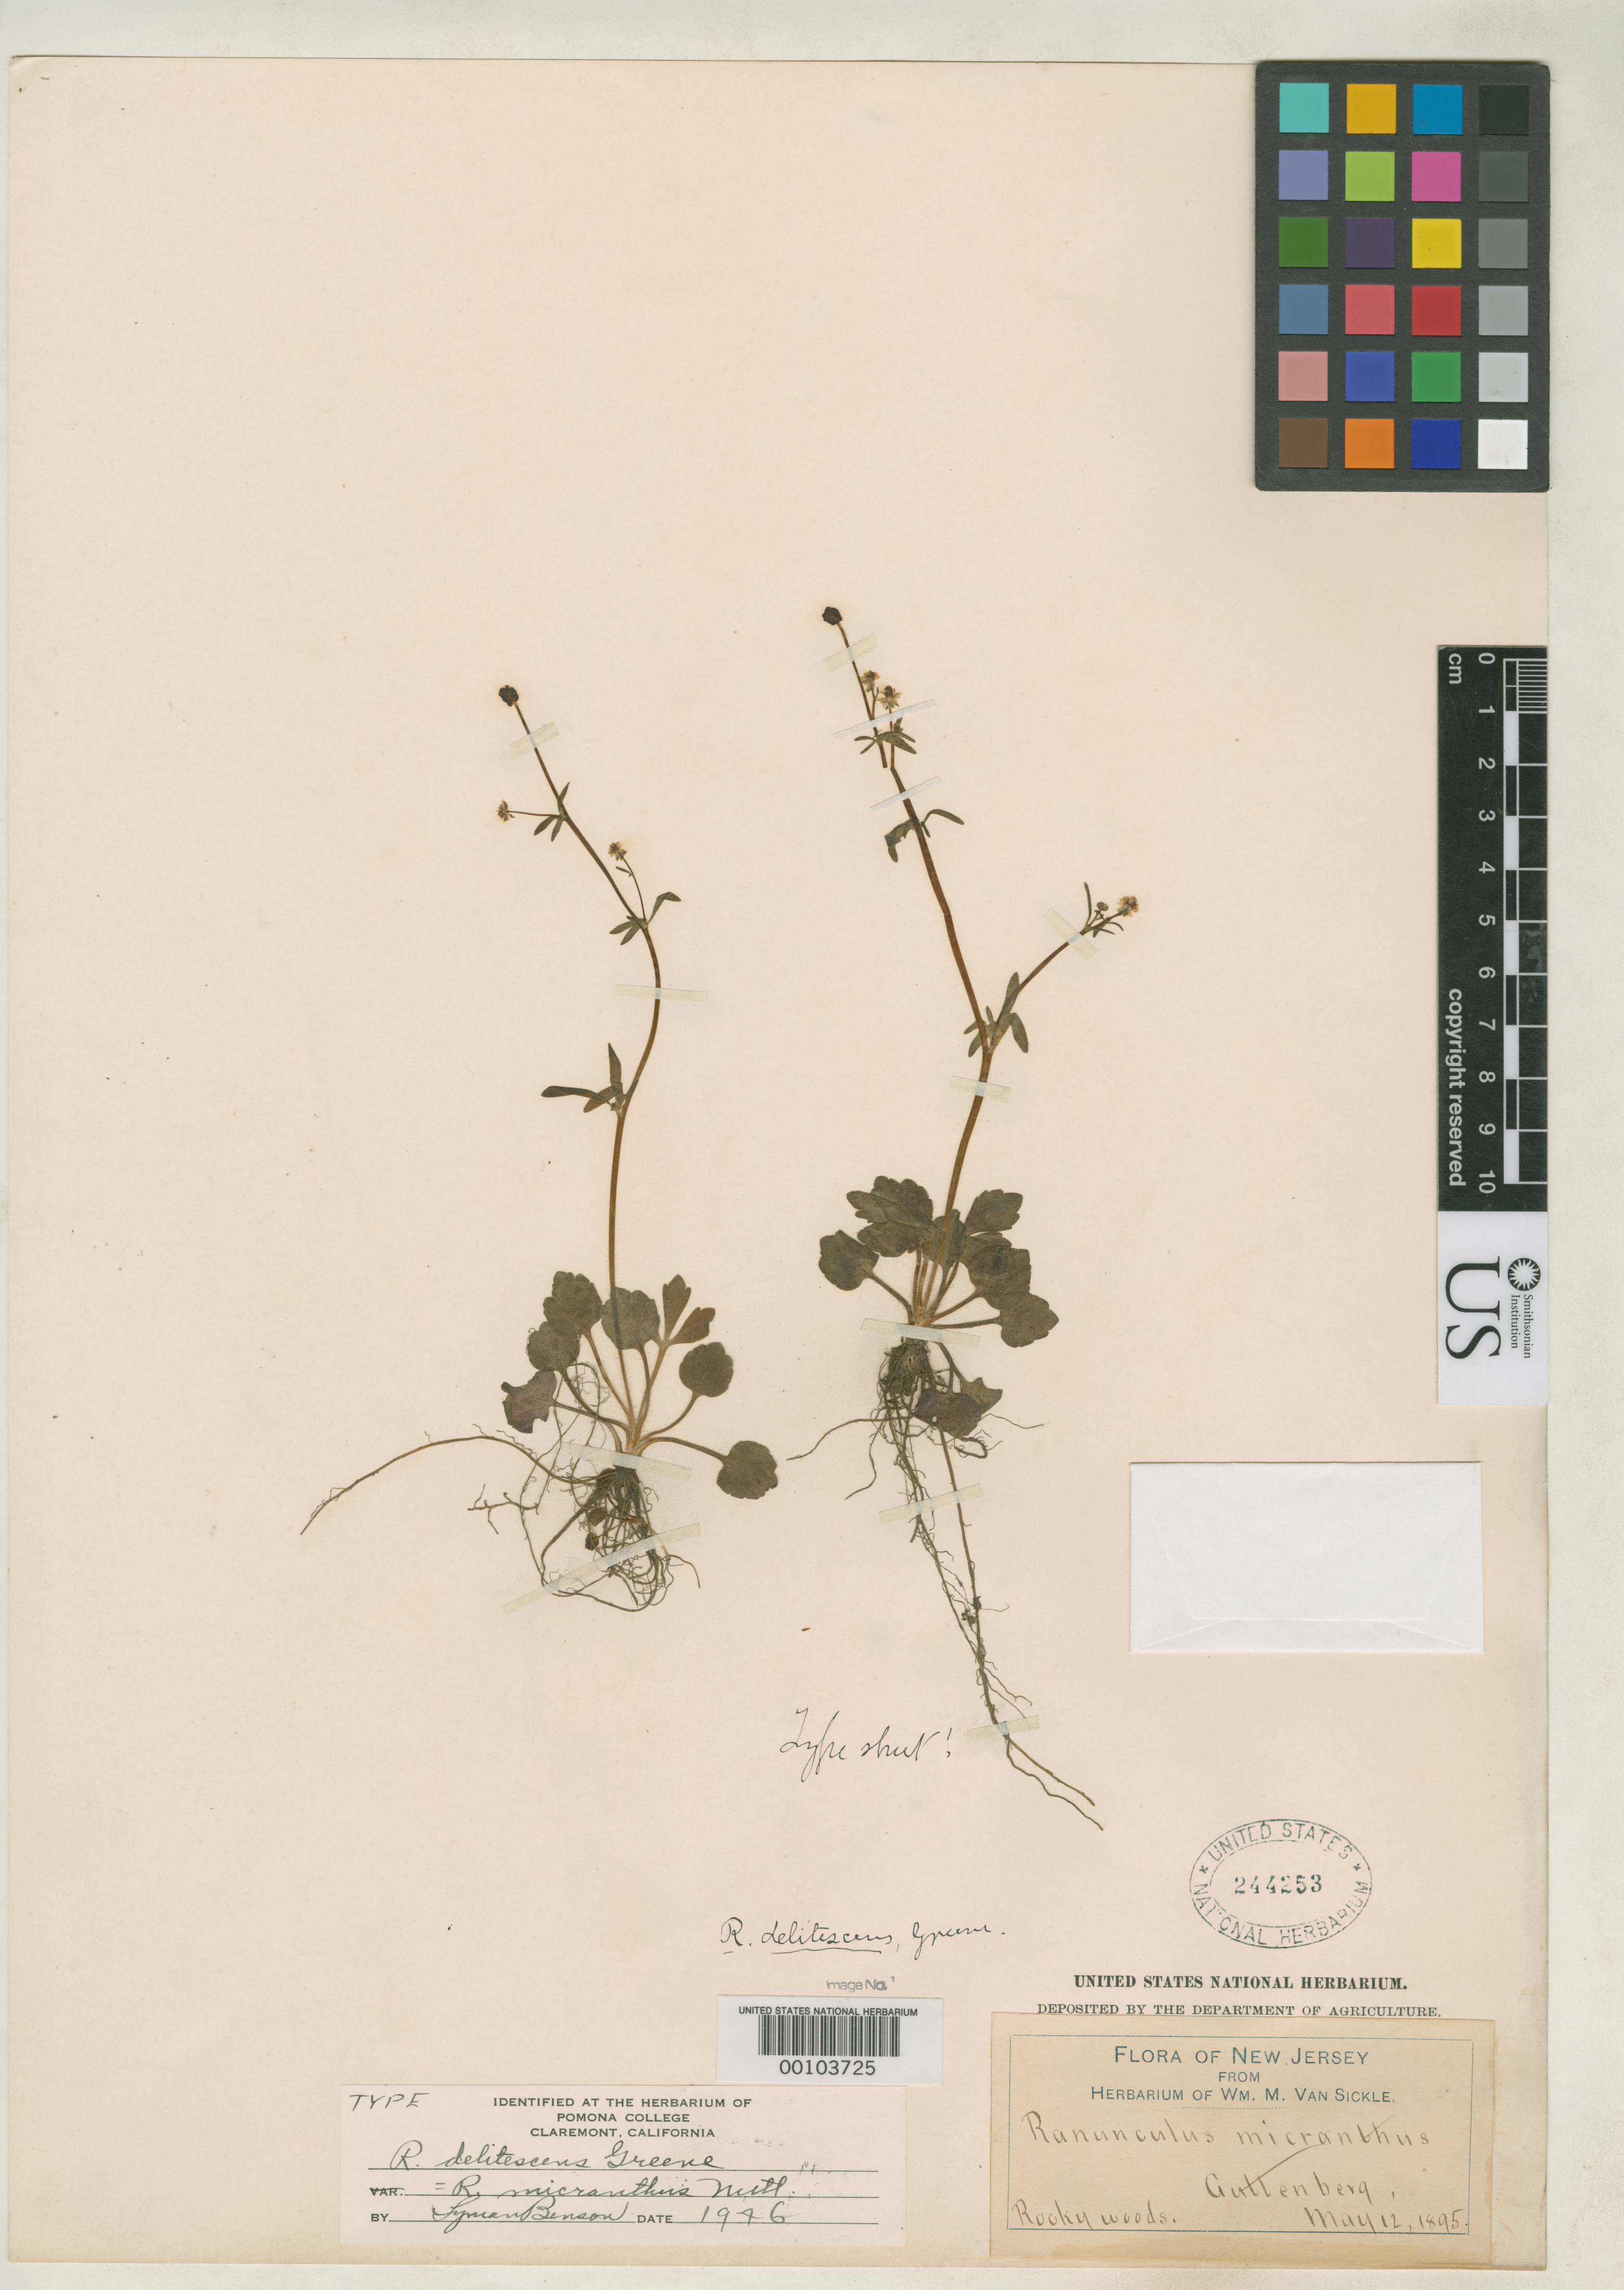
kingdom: Plantae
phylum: Tracheophyta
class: Magnoliopsida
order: Ranunculales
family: Ranunculaceae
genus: Ranunculus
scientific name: Ranunculus delitescens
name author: Greene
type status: Syntype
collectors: W. M. Van Sickle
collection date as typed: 12 May 1895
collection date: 1895-05-12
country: United States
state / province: New Jersey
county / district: Hudson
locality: Guttenberg.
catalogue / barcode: US 244253